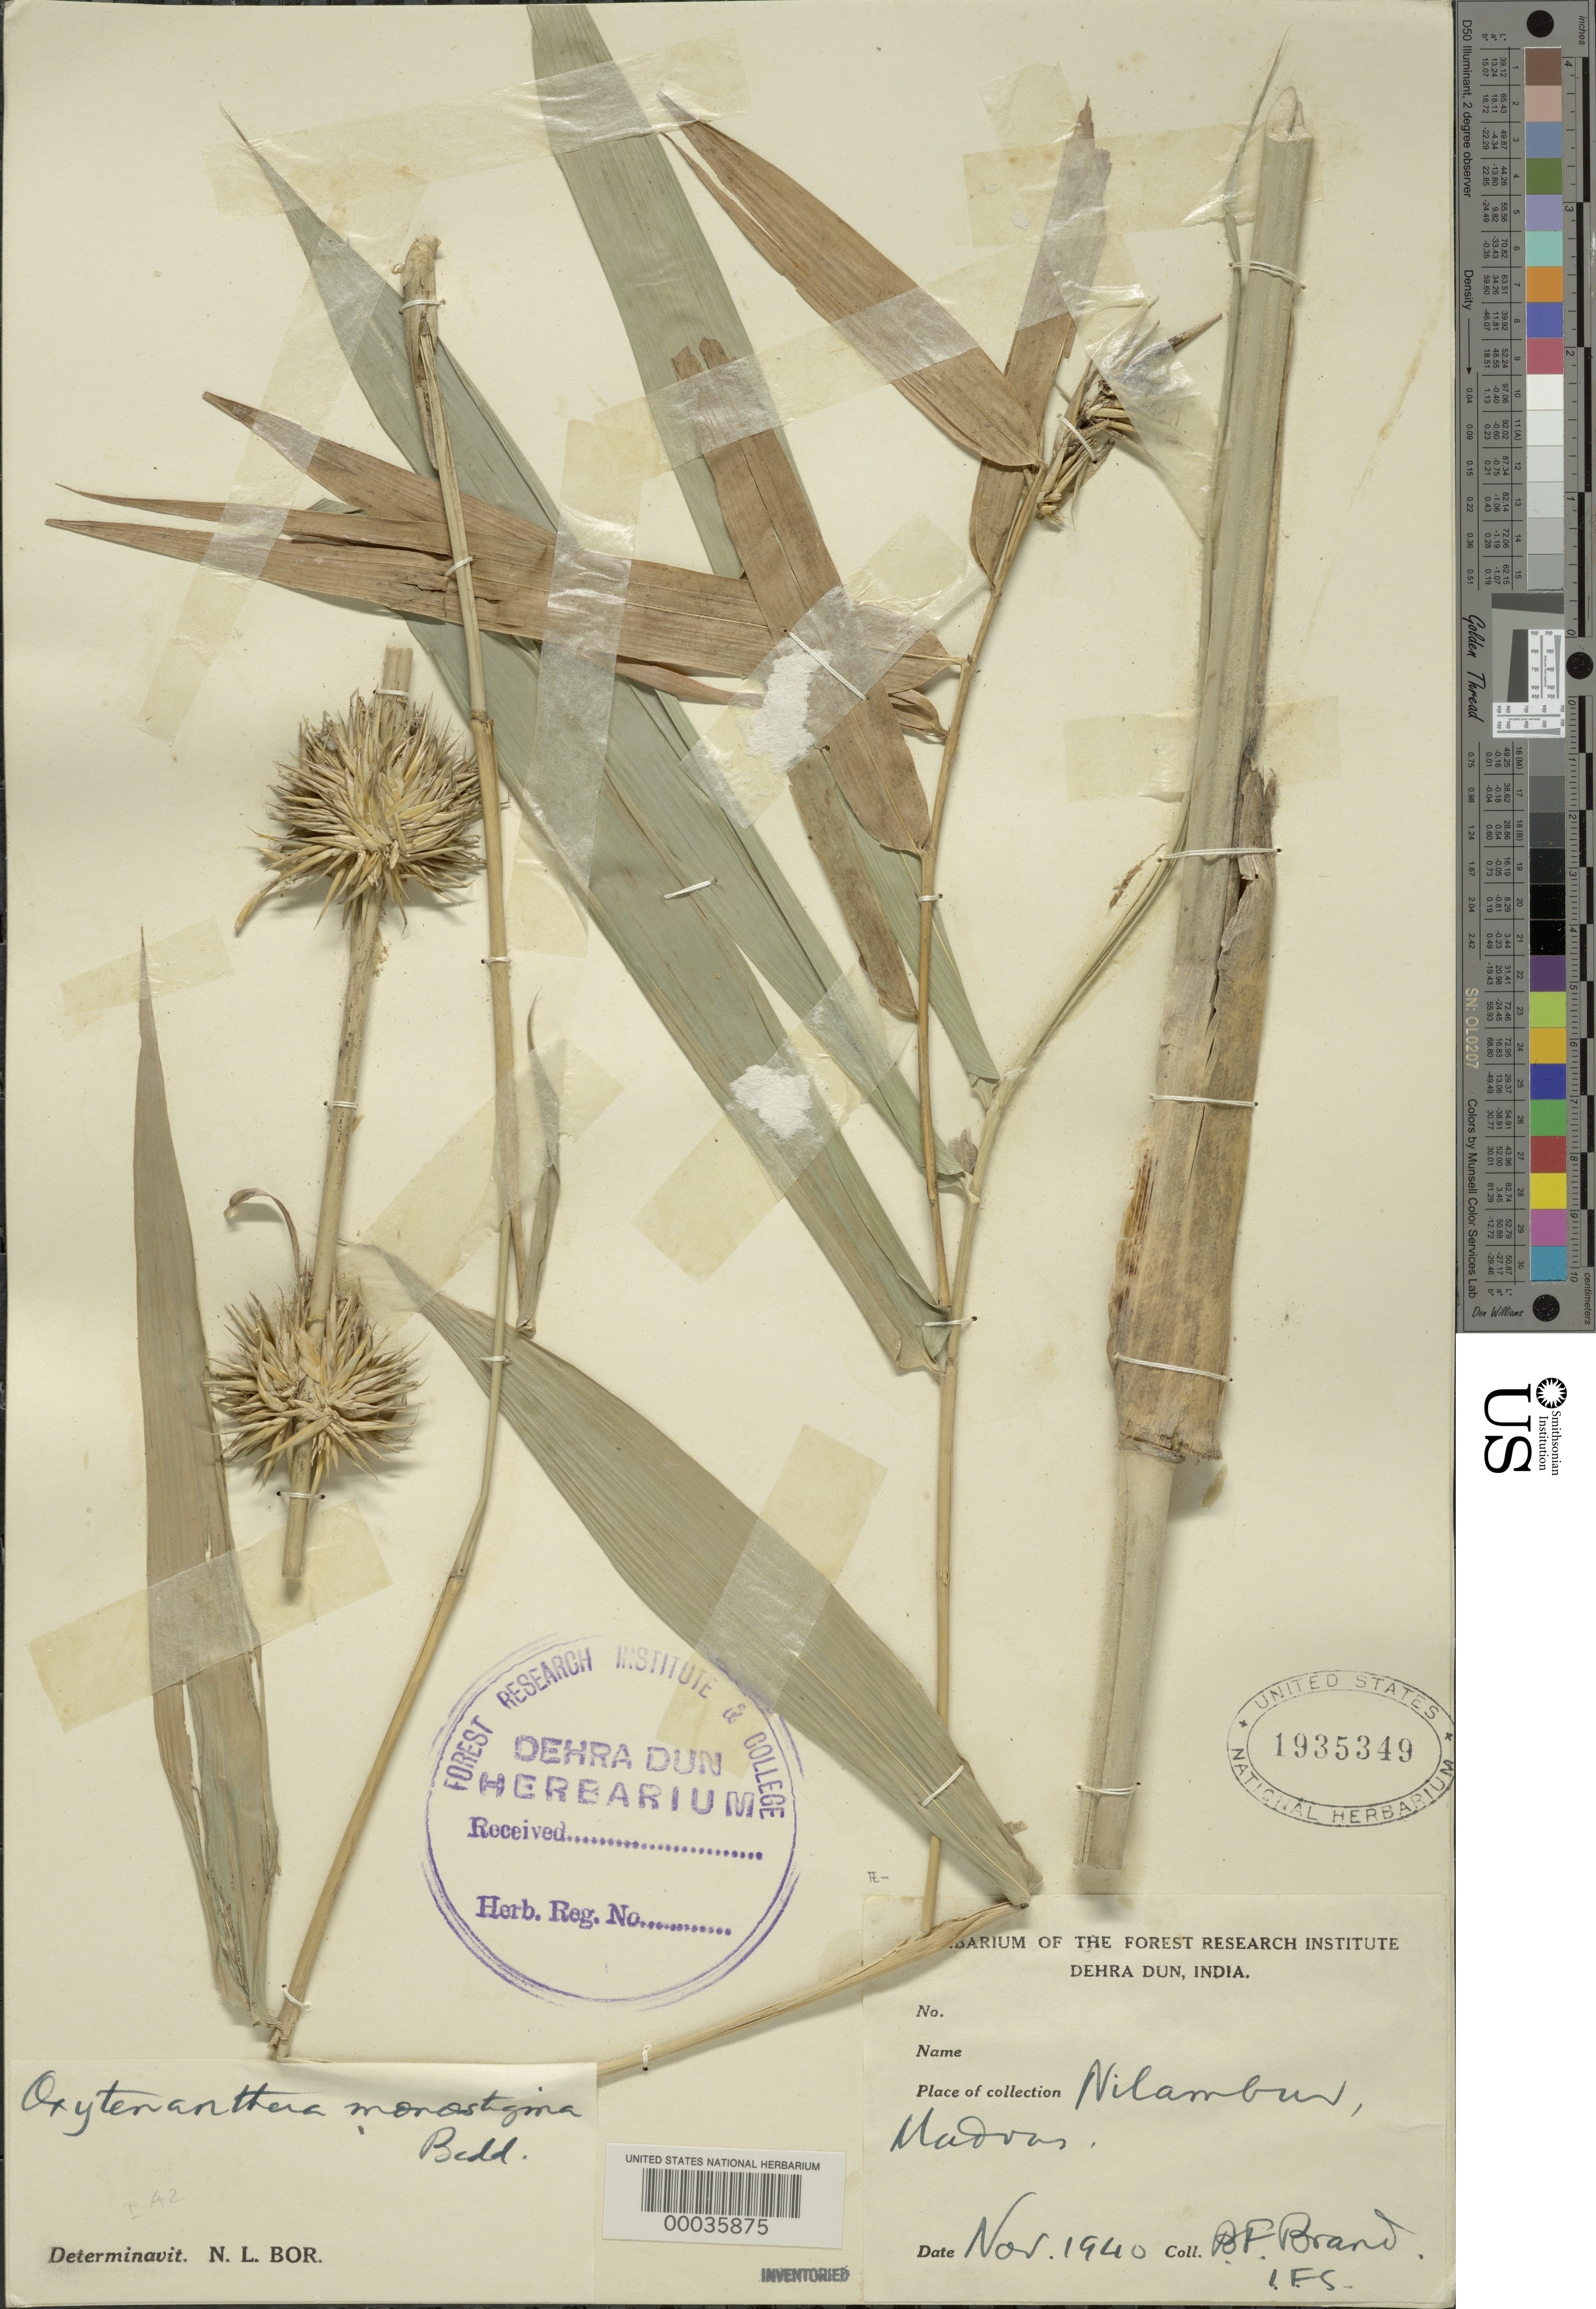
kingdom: Plantae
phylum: Tracheophyta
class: Liliopsida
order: Poales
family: Poaceae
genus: Dendrocalamus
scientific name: Dendrocalamus monostigma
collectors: B. Brando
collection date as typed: Nov 1940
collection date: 1940-11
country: India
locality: Dehra dun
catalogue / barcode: US 1935349